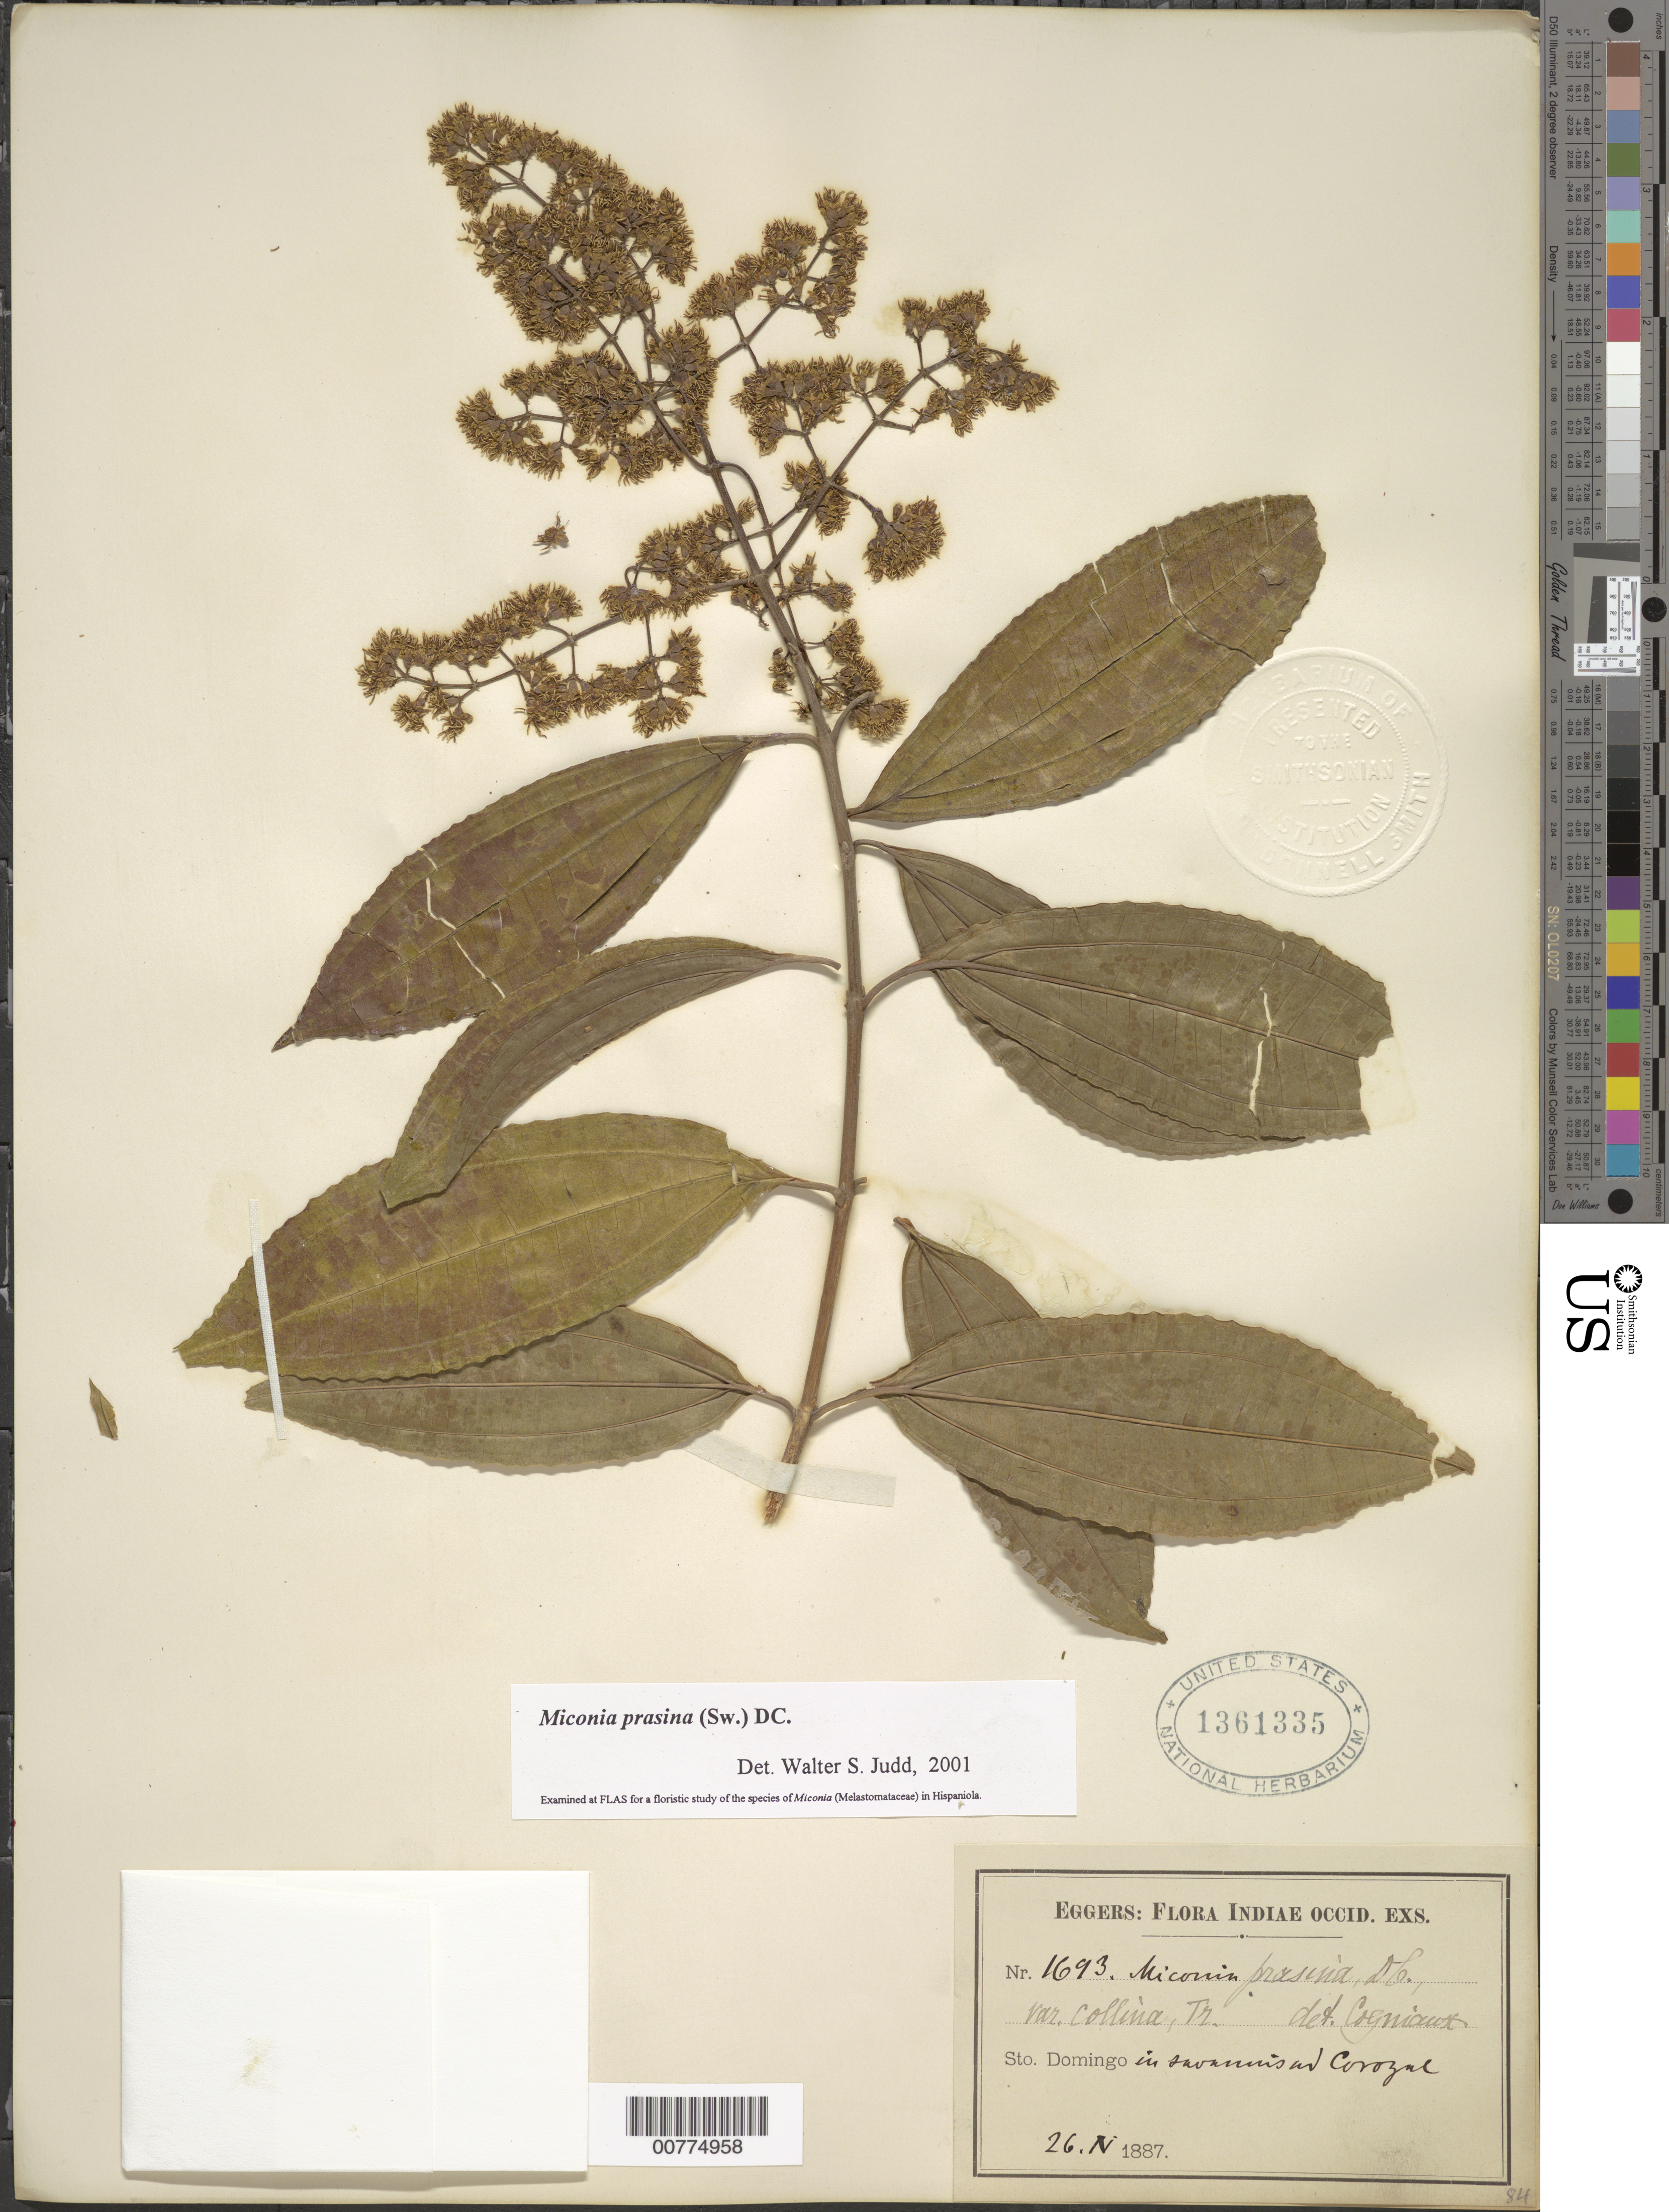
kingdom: Plantae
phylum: Tracheophyta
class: Magnoliopsida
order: Myrtales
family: Melastomataceae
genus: Miconia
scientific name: Miconia prasina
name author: (Sw.) DC.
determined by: Judd, Walter S.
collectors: H. F. A. von Eggers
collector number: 1693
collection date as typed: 26 Apr 1887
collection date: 1887-04-26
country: Dominican Republic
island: Hispaniola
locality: Corozal.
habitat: In savannis.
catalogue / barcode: US 1361335